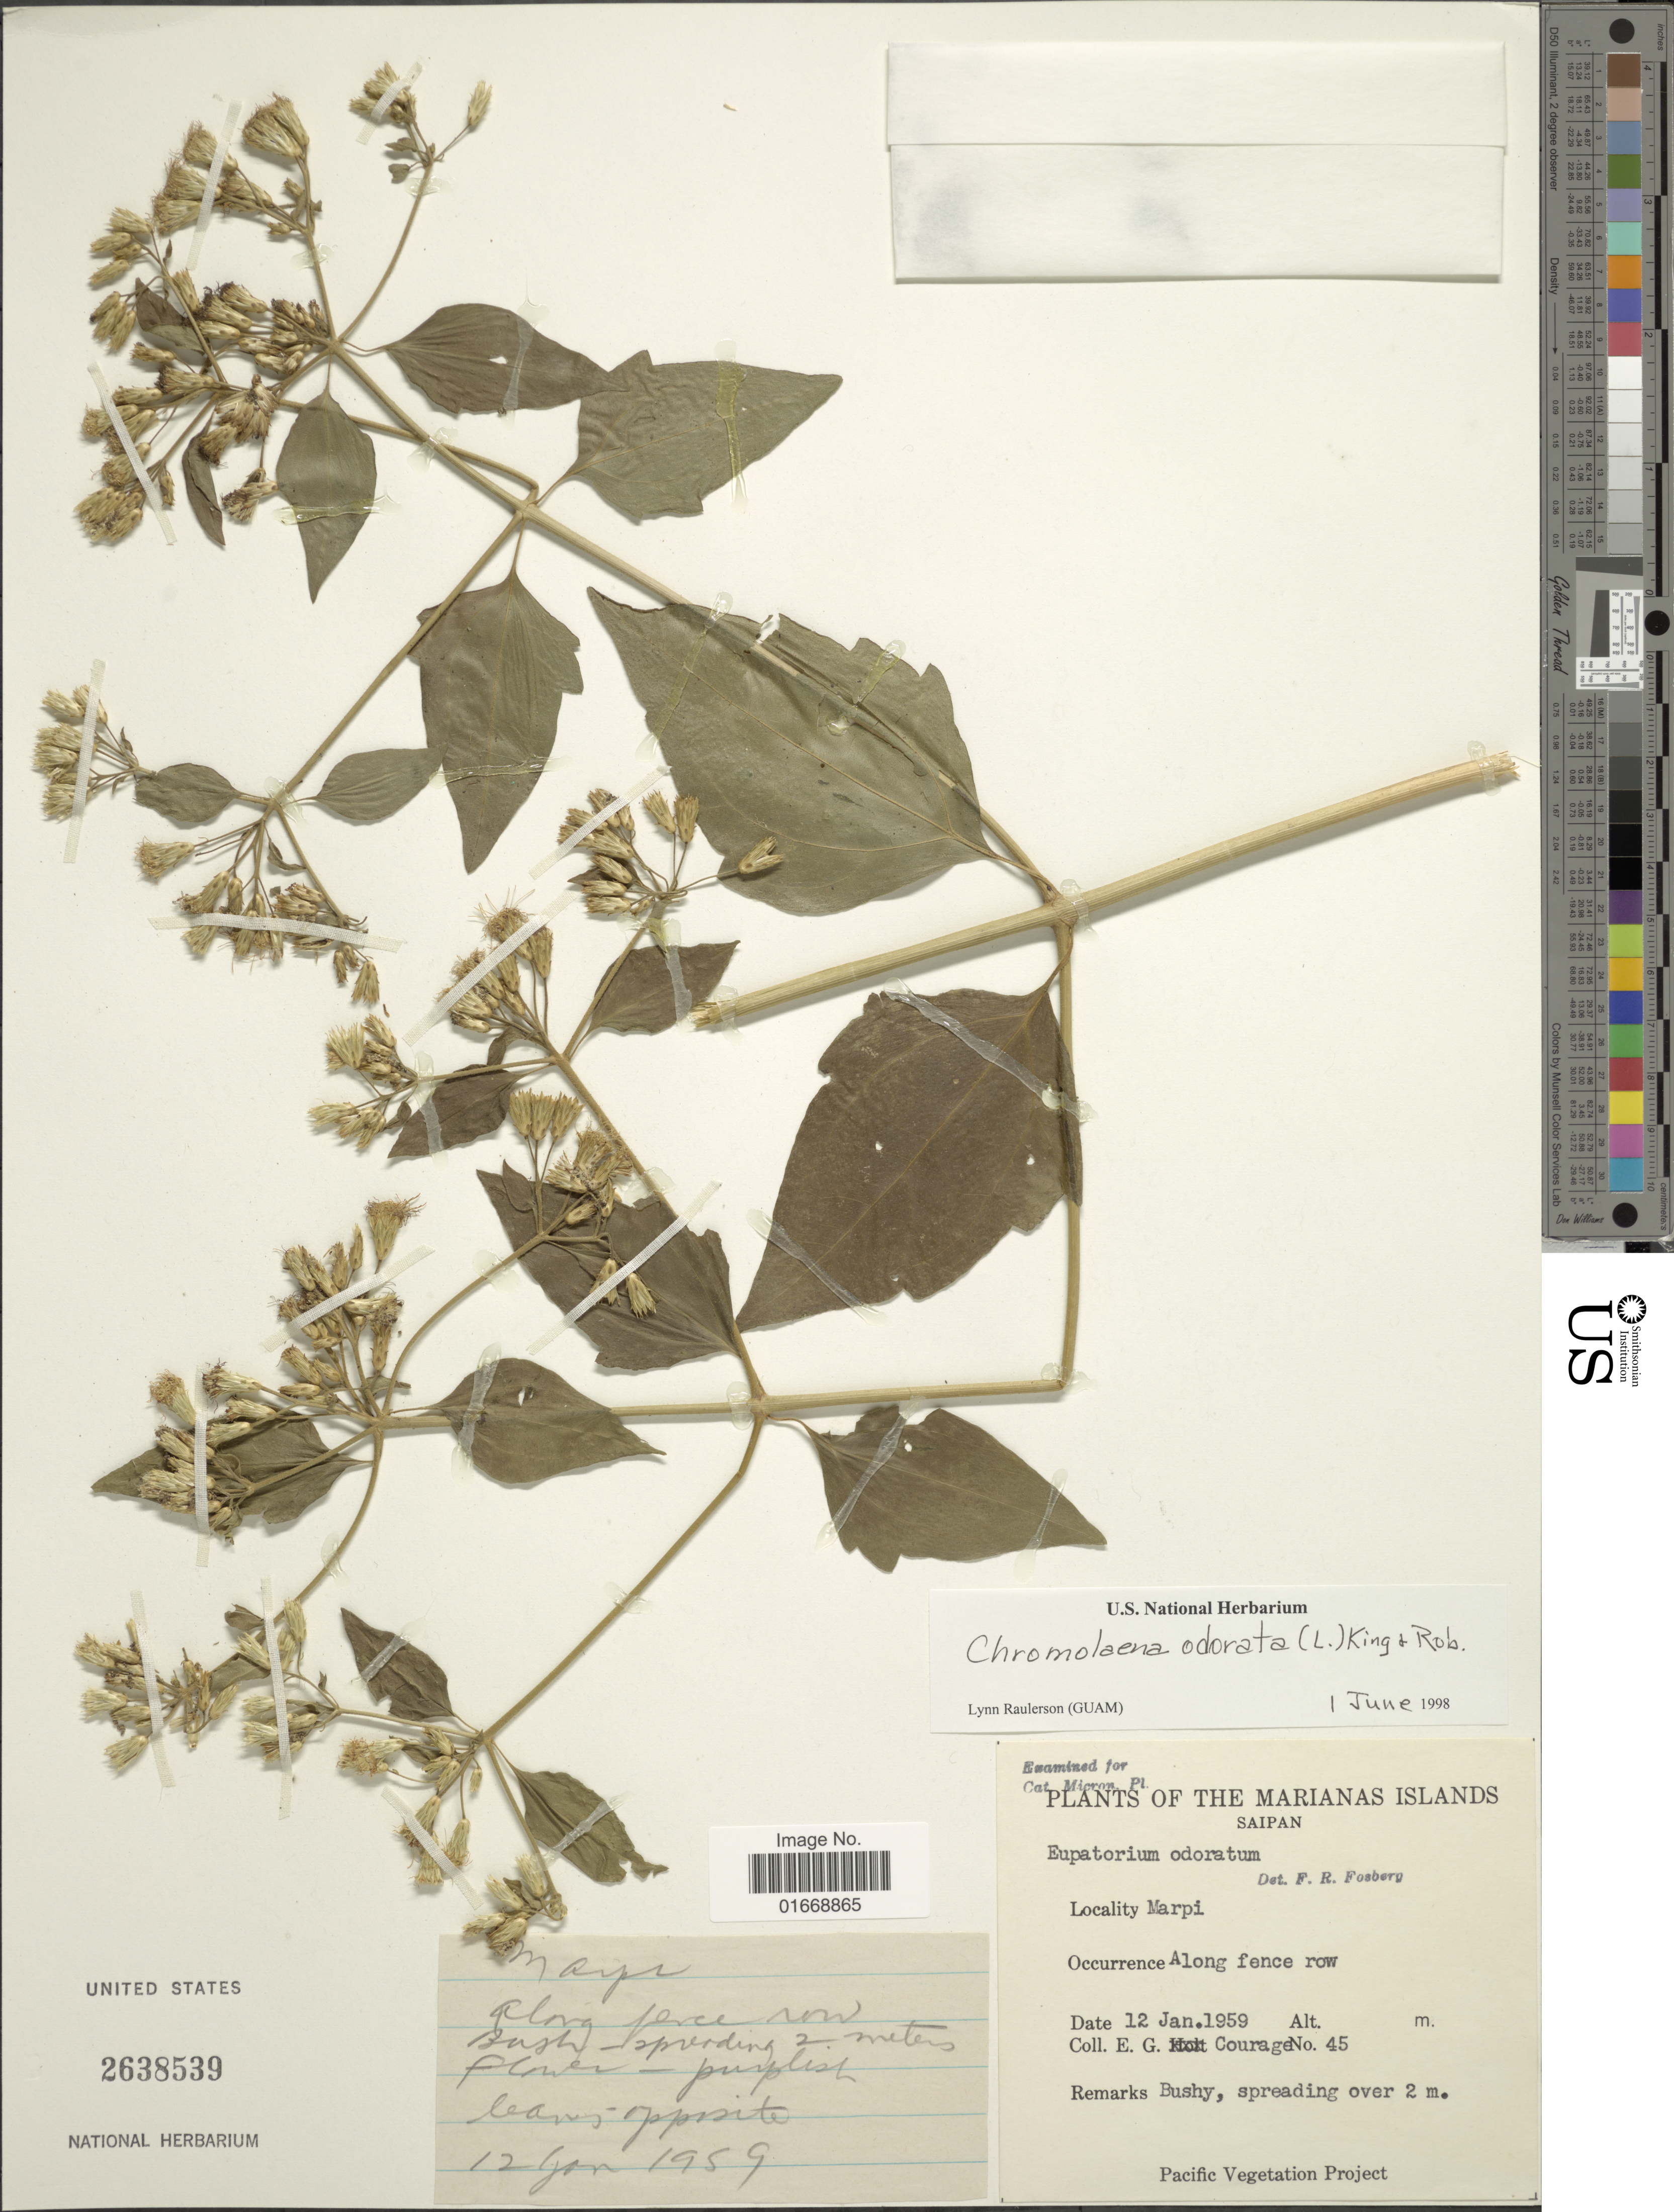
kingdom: Plantae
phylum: Tracheophyta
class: Magnoliopsida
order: Asterales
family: Asteraceae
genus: Chromolaena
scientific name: Chromolaena odorata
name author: (L.) R.M. King & H. Rob.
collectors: E. Courage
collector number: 45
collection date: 1959-01-12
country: Northern Mariana Islands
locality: Saipan, Marpi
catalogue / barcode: US 2638539